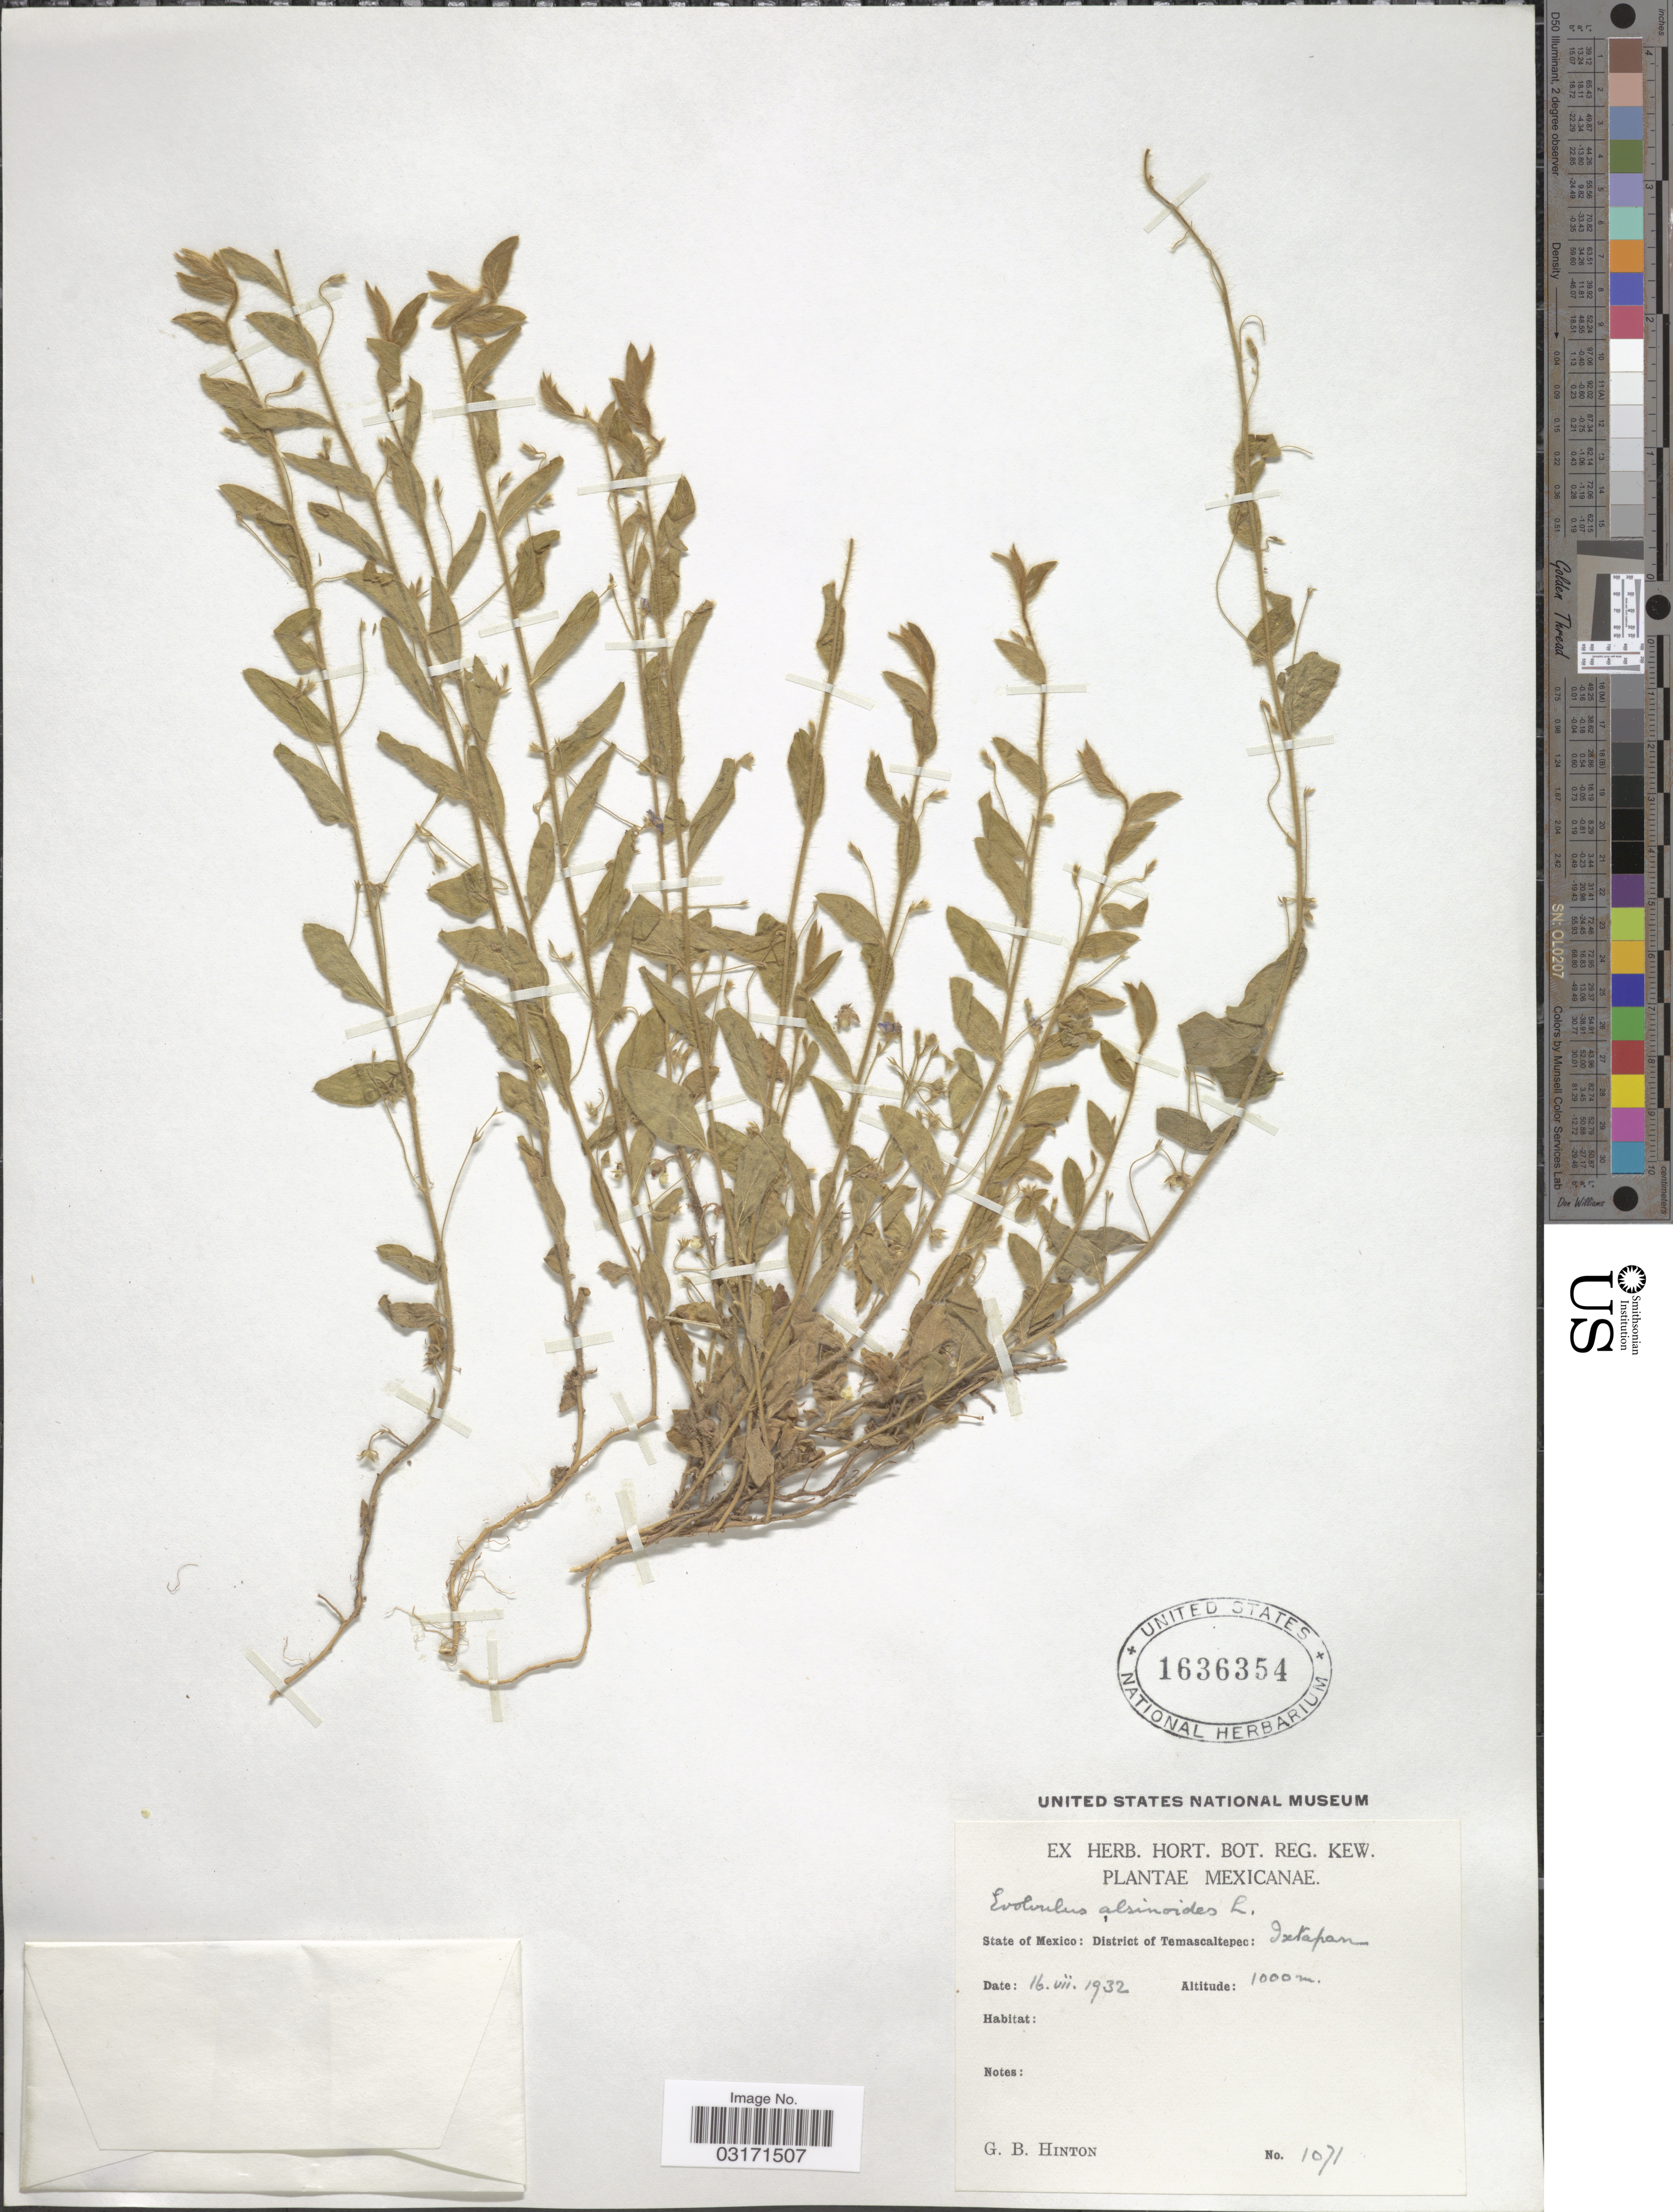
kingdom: Plantae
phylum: Tracheophyta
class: Magnoliopsida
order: Solanales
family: Convolvulaceae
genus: Evolvulus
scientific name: Evolvulus alsinoides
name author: (L.) L.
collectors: G. B. Hinton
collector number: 1071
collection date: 1932-07-16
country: Mexico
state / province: México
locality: District of Temascaltepec: Ixtapan.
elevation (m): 1000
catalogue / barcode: US 1636354